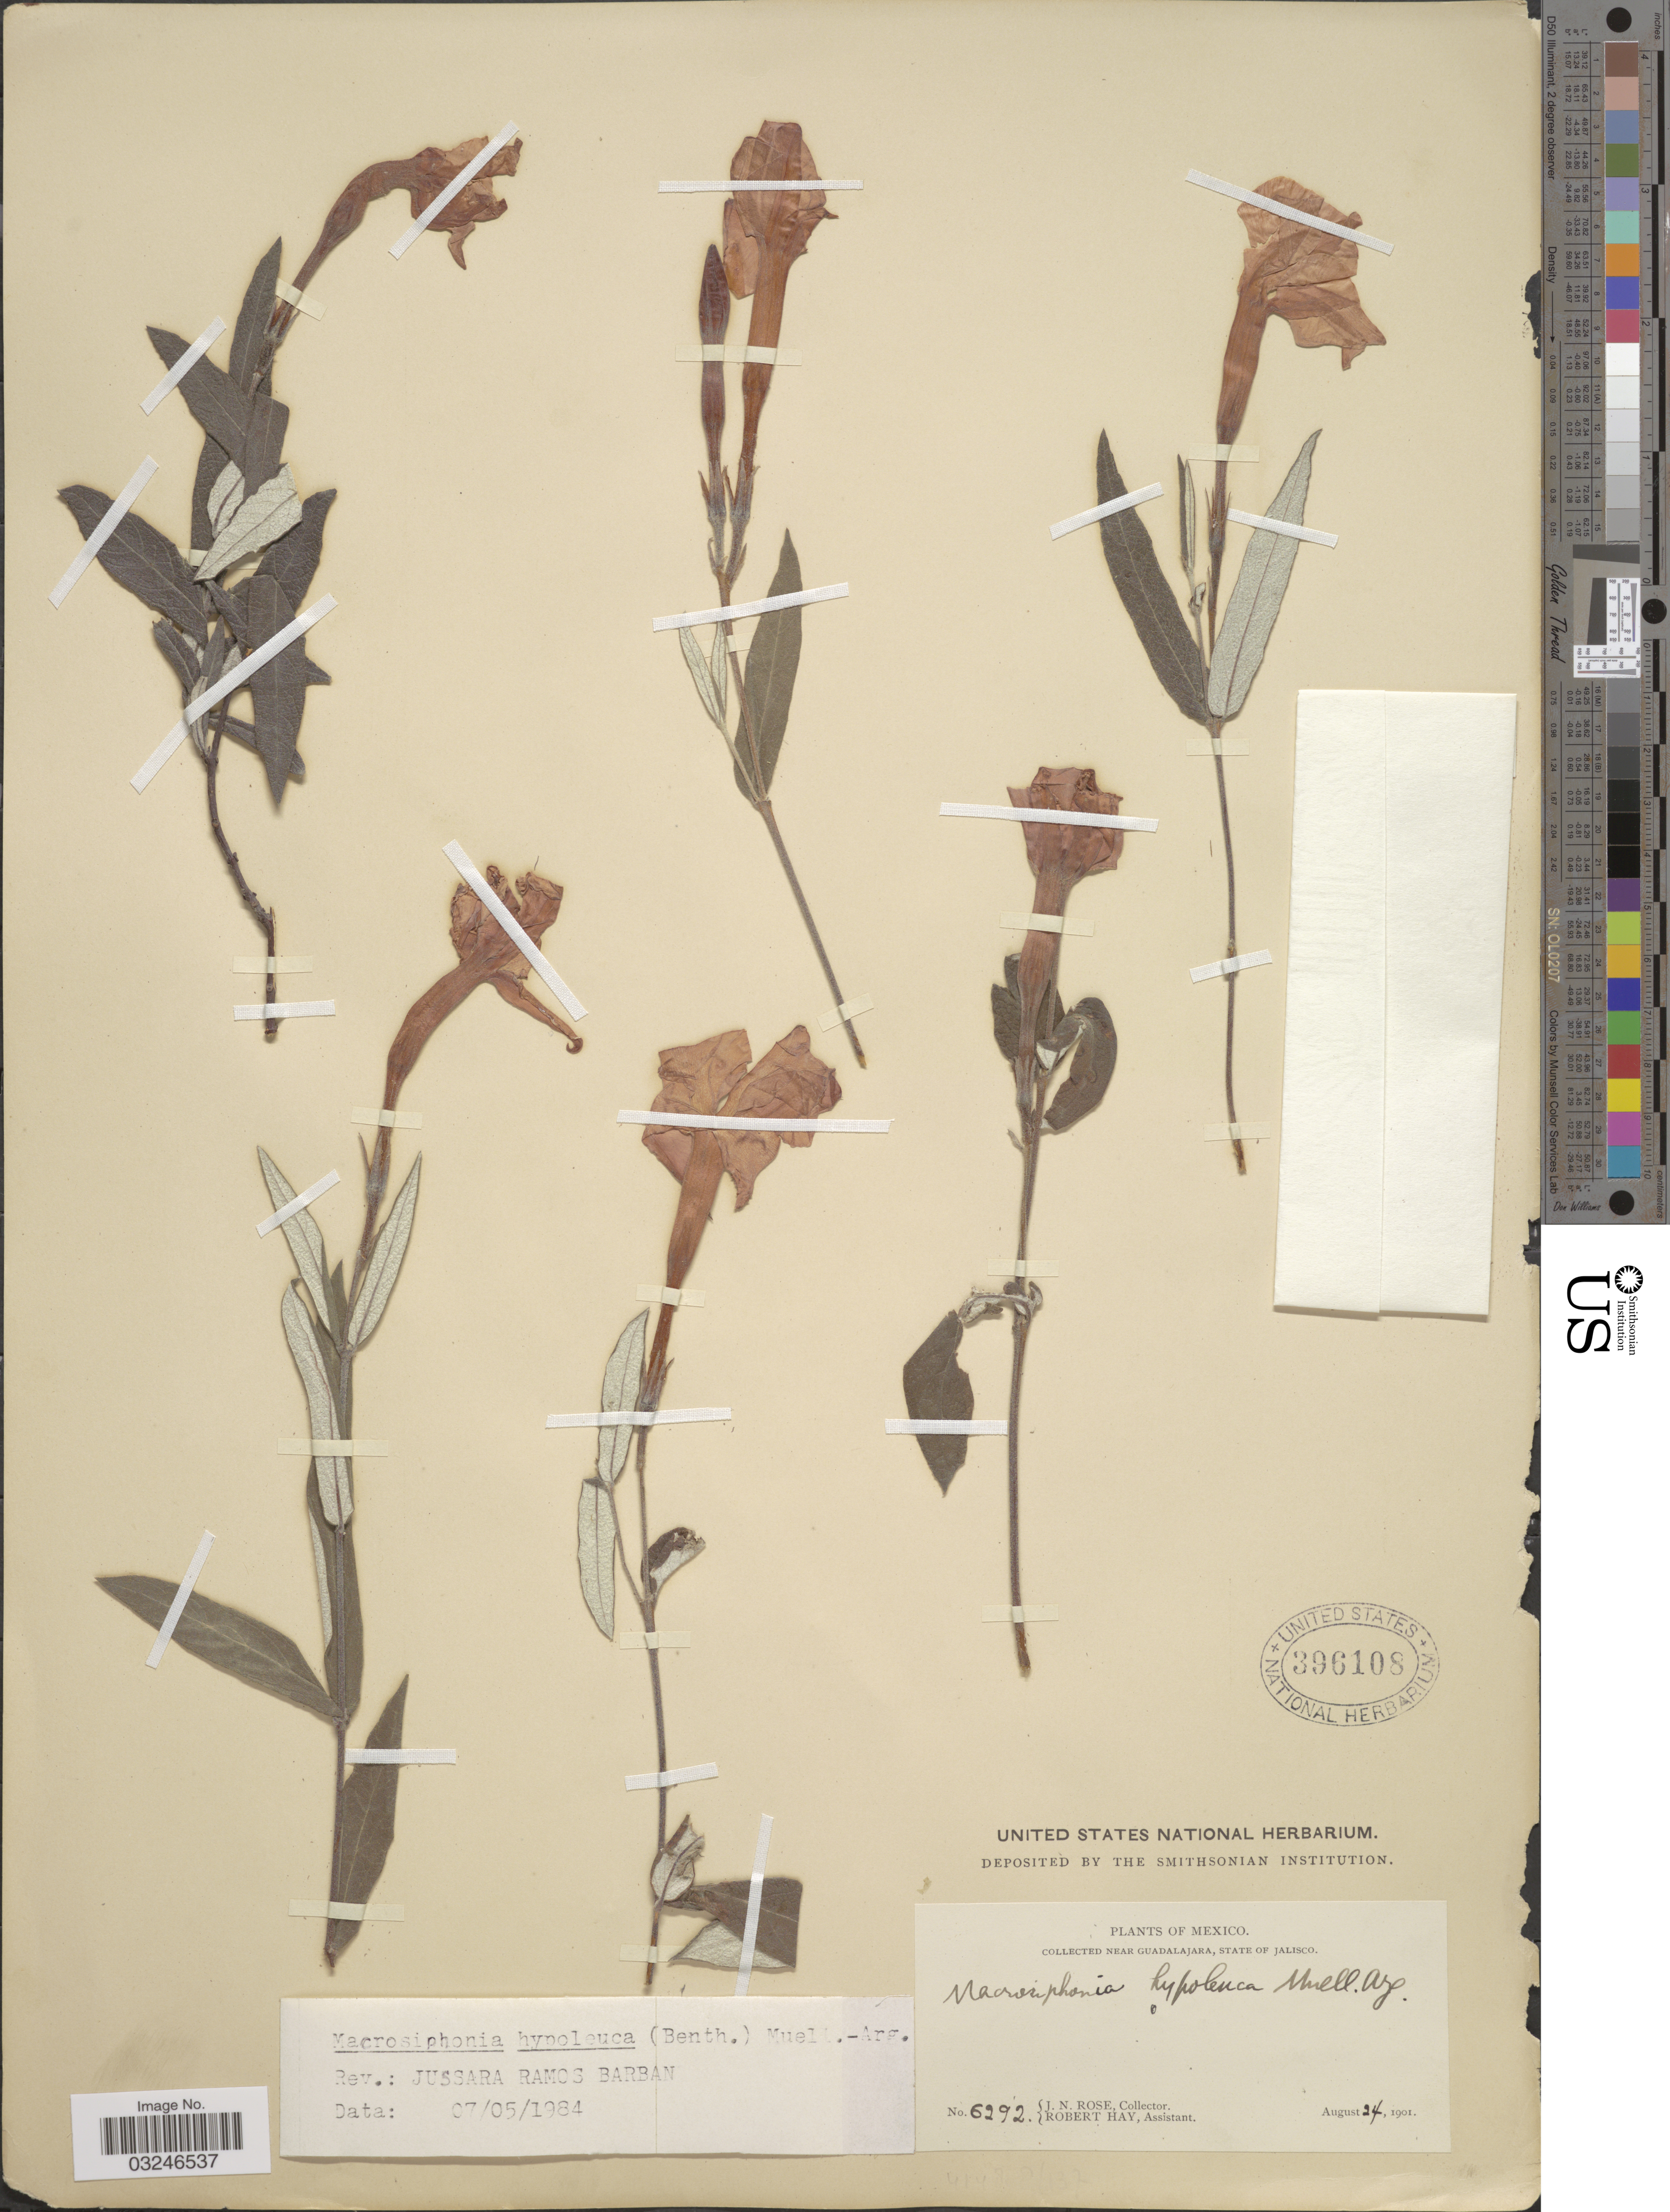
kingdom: Plantae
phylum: Tracheophyta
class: Magnoliopsida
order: Gentianales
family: Apocynaceae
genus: Macrosiphonia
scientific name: Macrosiphonia hypoleuca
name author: (Benth.) Müll. Arg.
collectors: J. N. Rose & R. Hay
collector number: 6292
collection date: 1901-08-24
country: Mexico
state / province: Jalisco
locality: Near Guadalajara, State of Jalisco.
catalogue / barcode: US 396108